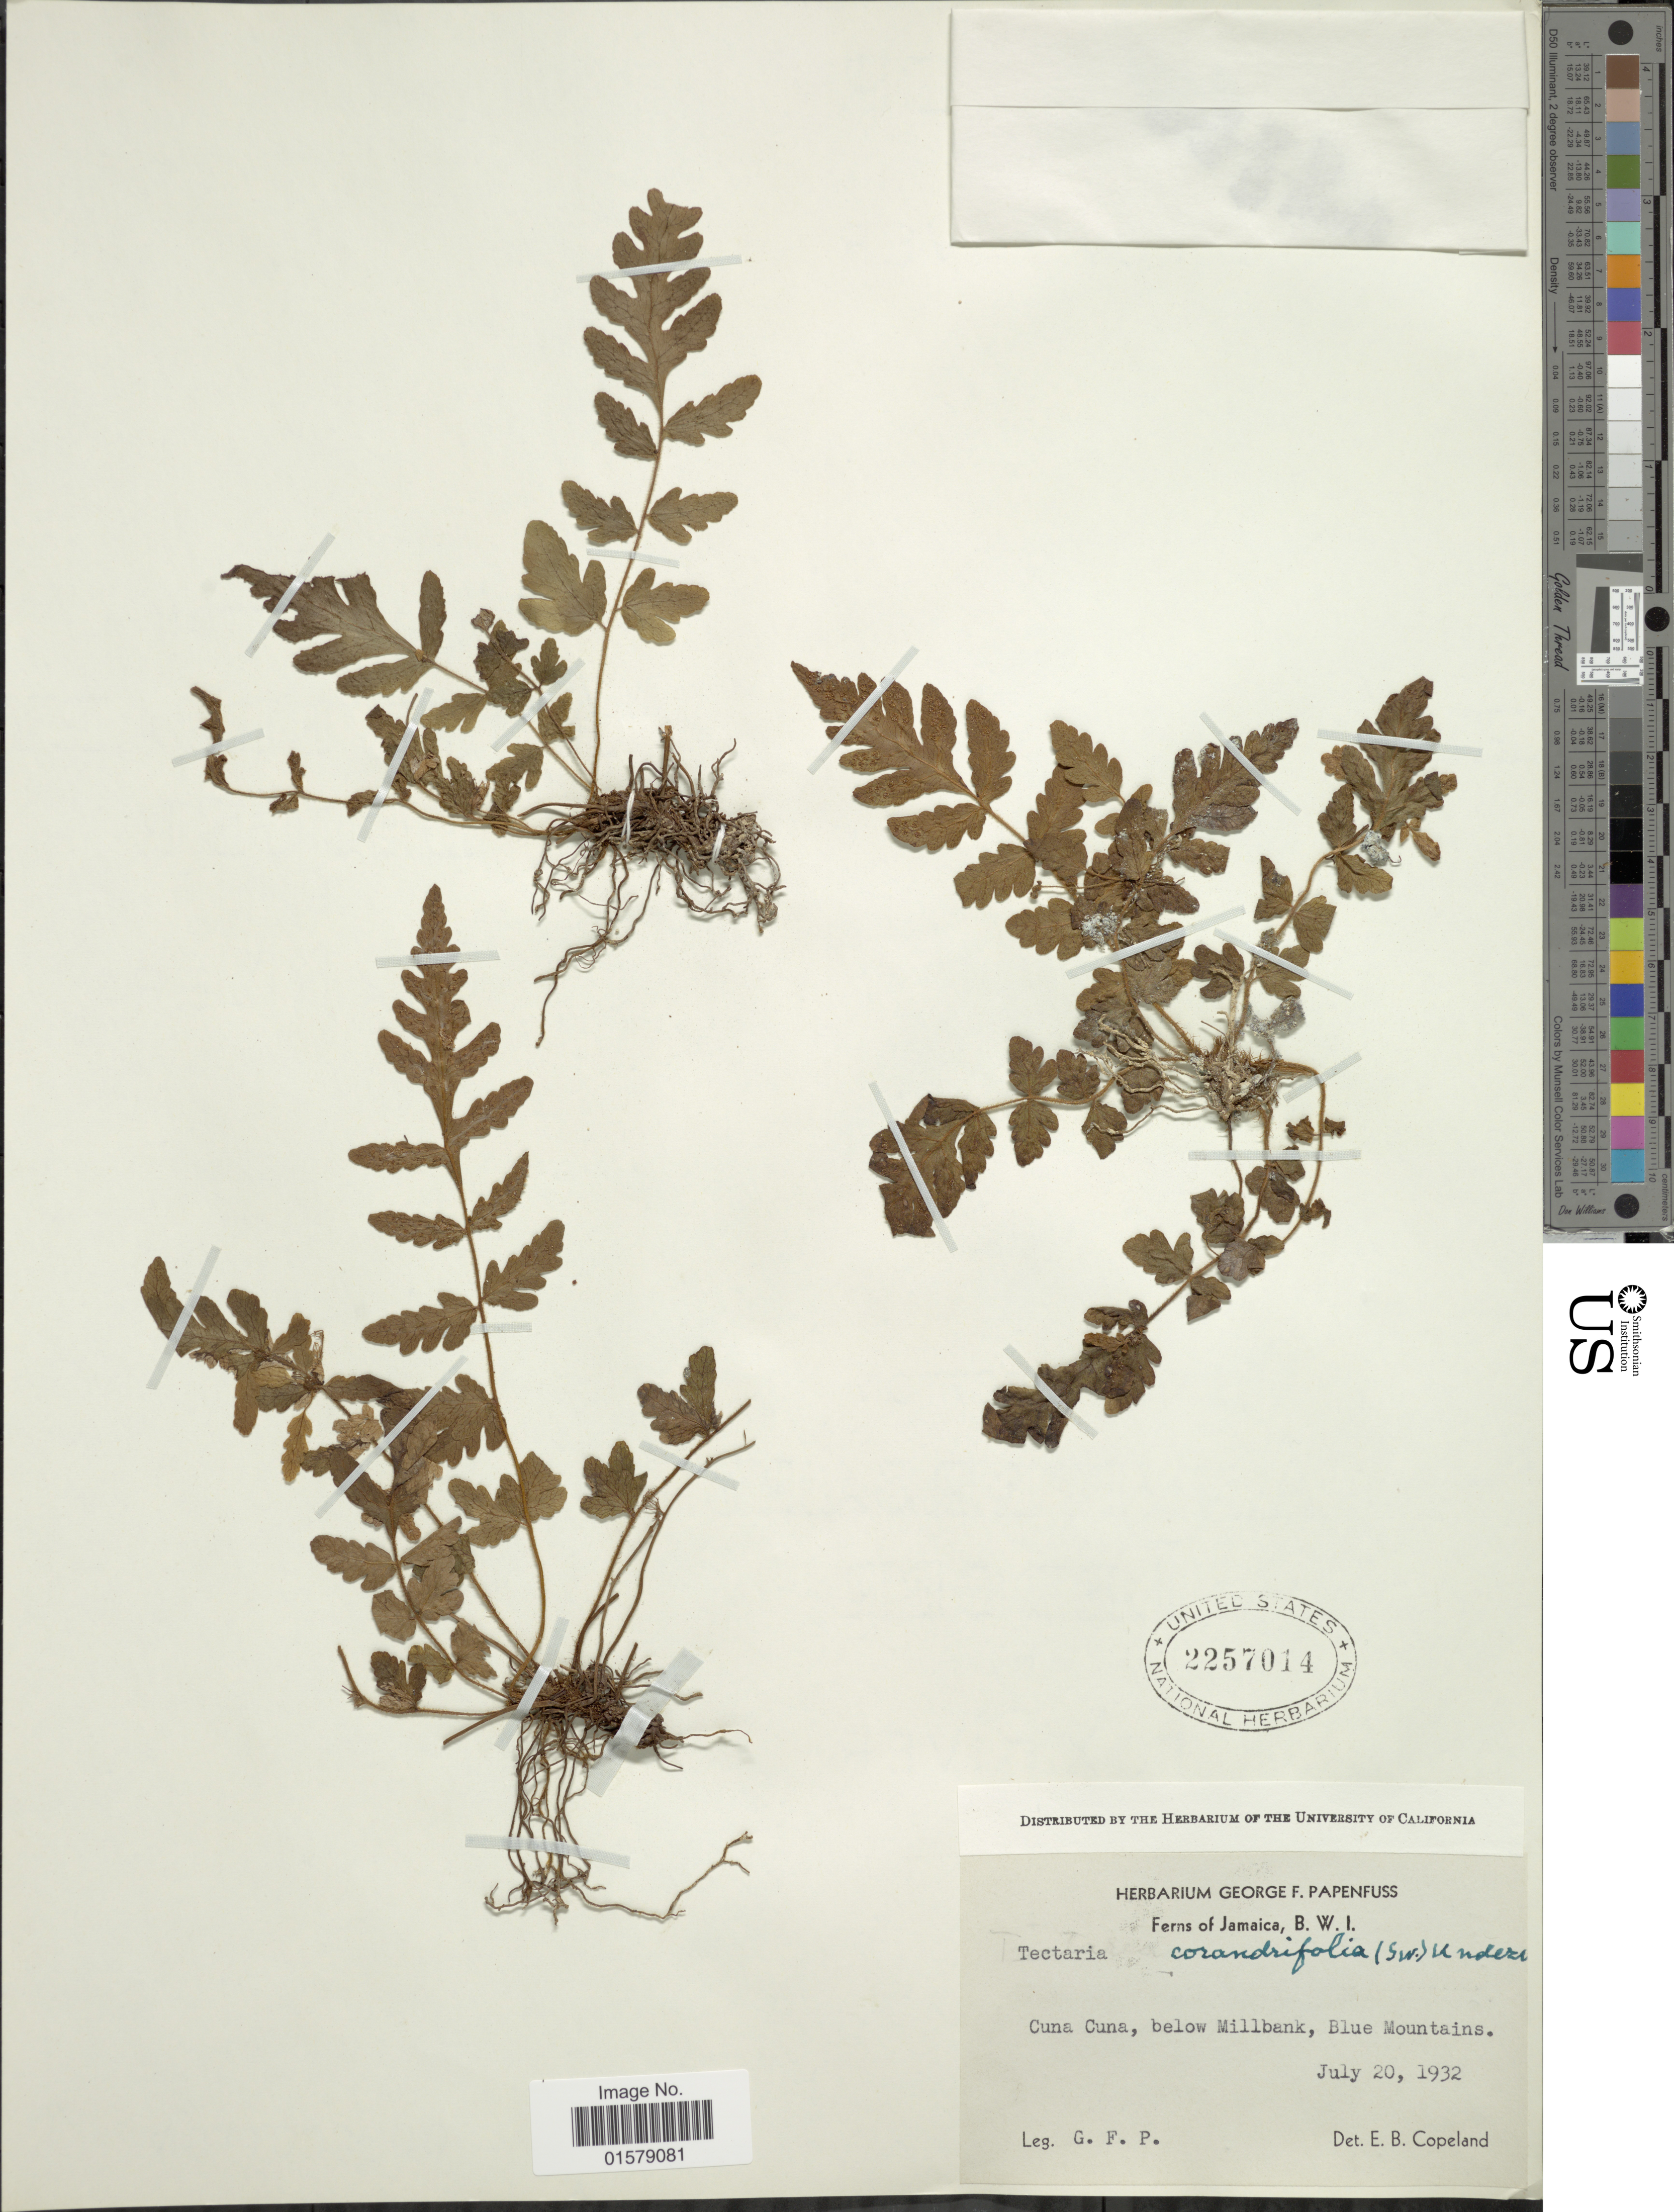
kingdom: Plantae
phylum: Tracheophyta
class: Polypodiopsida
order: Polypodiales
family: Tectariaceae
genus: Tectaria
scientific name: Tectaria coriandrifolia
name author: Underw.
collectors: G. Papenfuss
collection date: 1932-07-20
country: Jamaica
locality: B.W.I. Cuna Cuna Road, below Millbank, Blue Mountains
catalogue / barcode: US 2257014